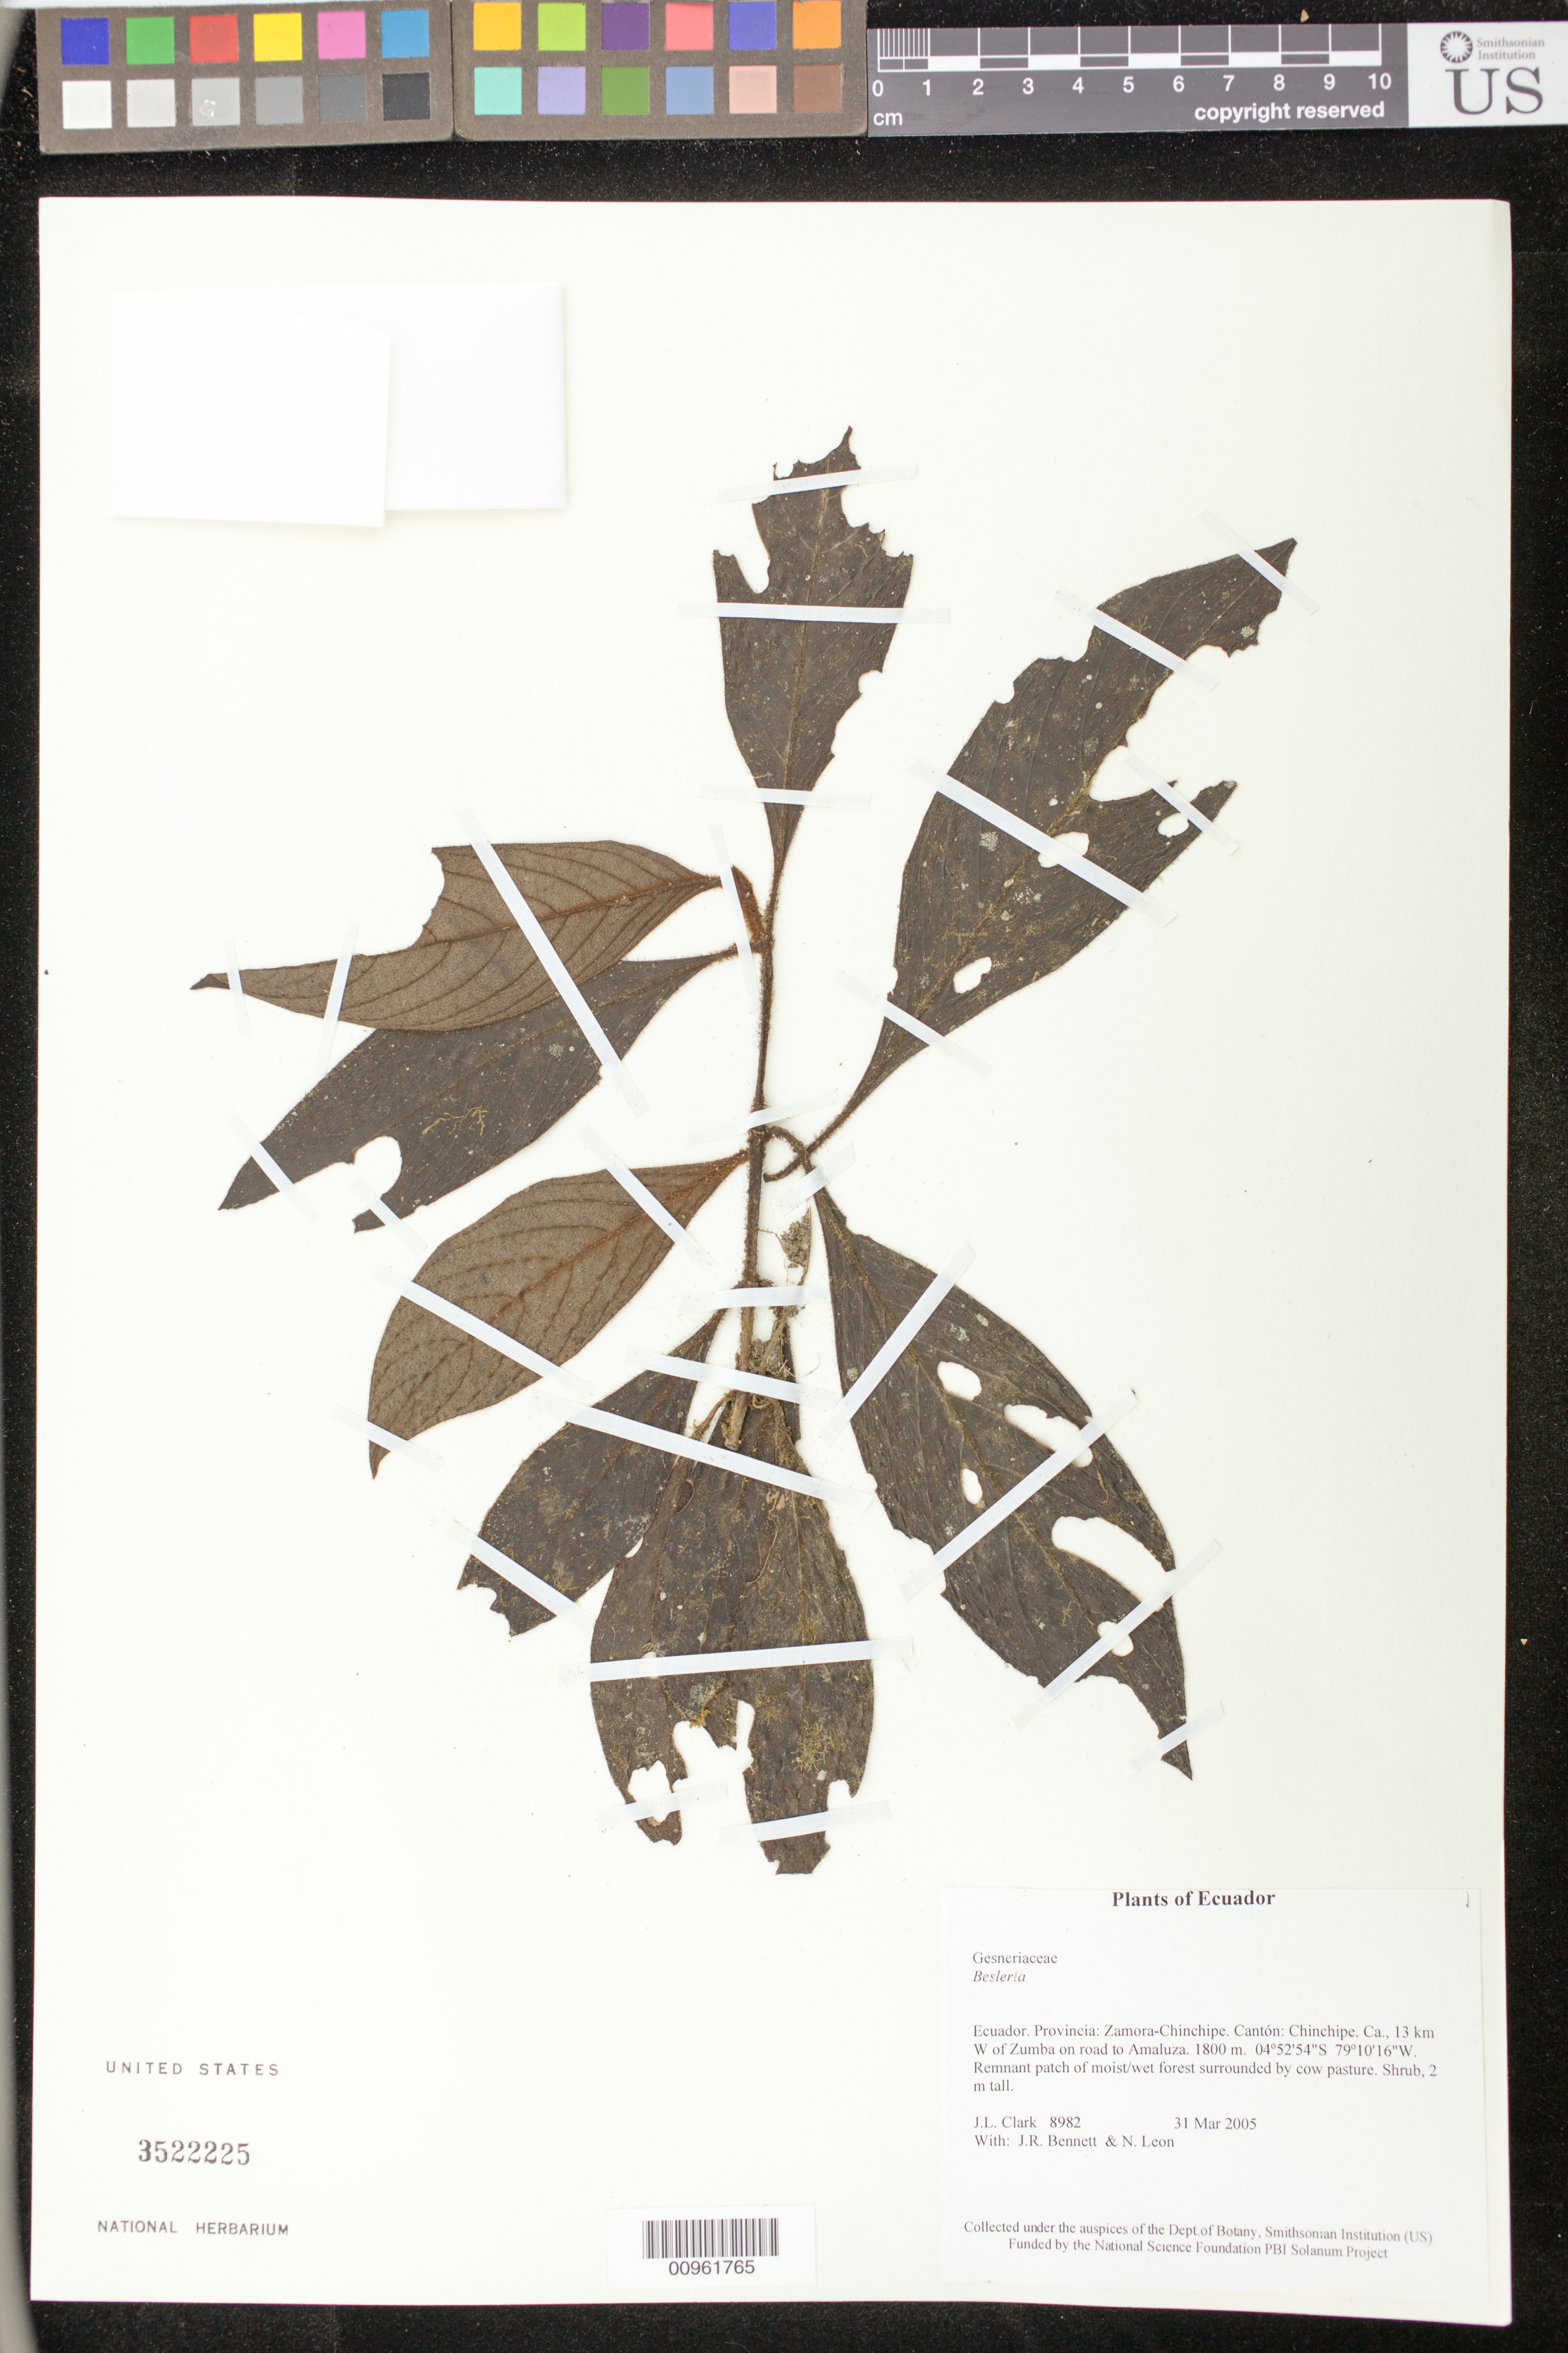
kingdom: Plantae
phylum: Tracheophyta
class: Magnoliopsida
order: Lamiales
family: Gesneriaceae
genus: Besleria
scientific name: Besleria sp.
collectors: J. L. Clark, J. R. Bennett & N. Leon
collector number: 8982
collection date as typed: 31 Mar 2005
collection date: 2005-03-31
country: Ecuador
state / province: Zamora-Chinchipe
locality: Chinchipe. Ca., 13 km W of Zumba on road to Amaluza.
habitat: Remnant patch of moist/wet forest surrounded by cow pasture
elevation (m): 1800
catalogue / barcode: US 3522225